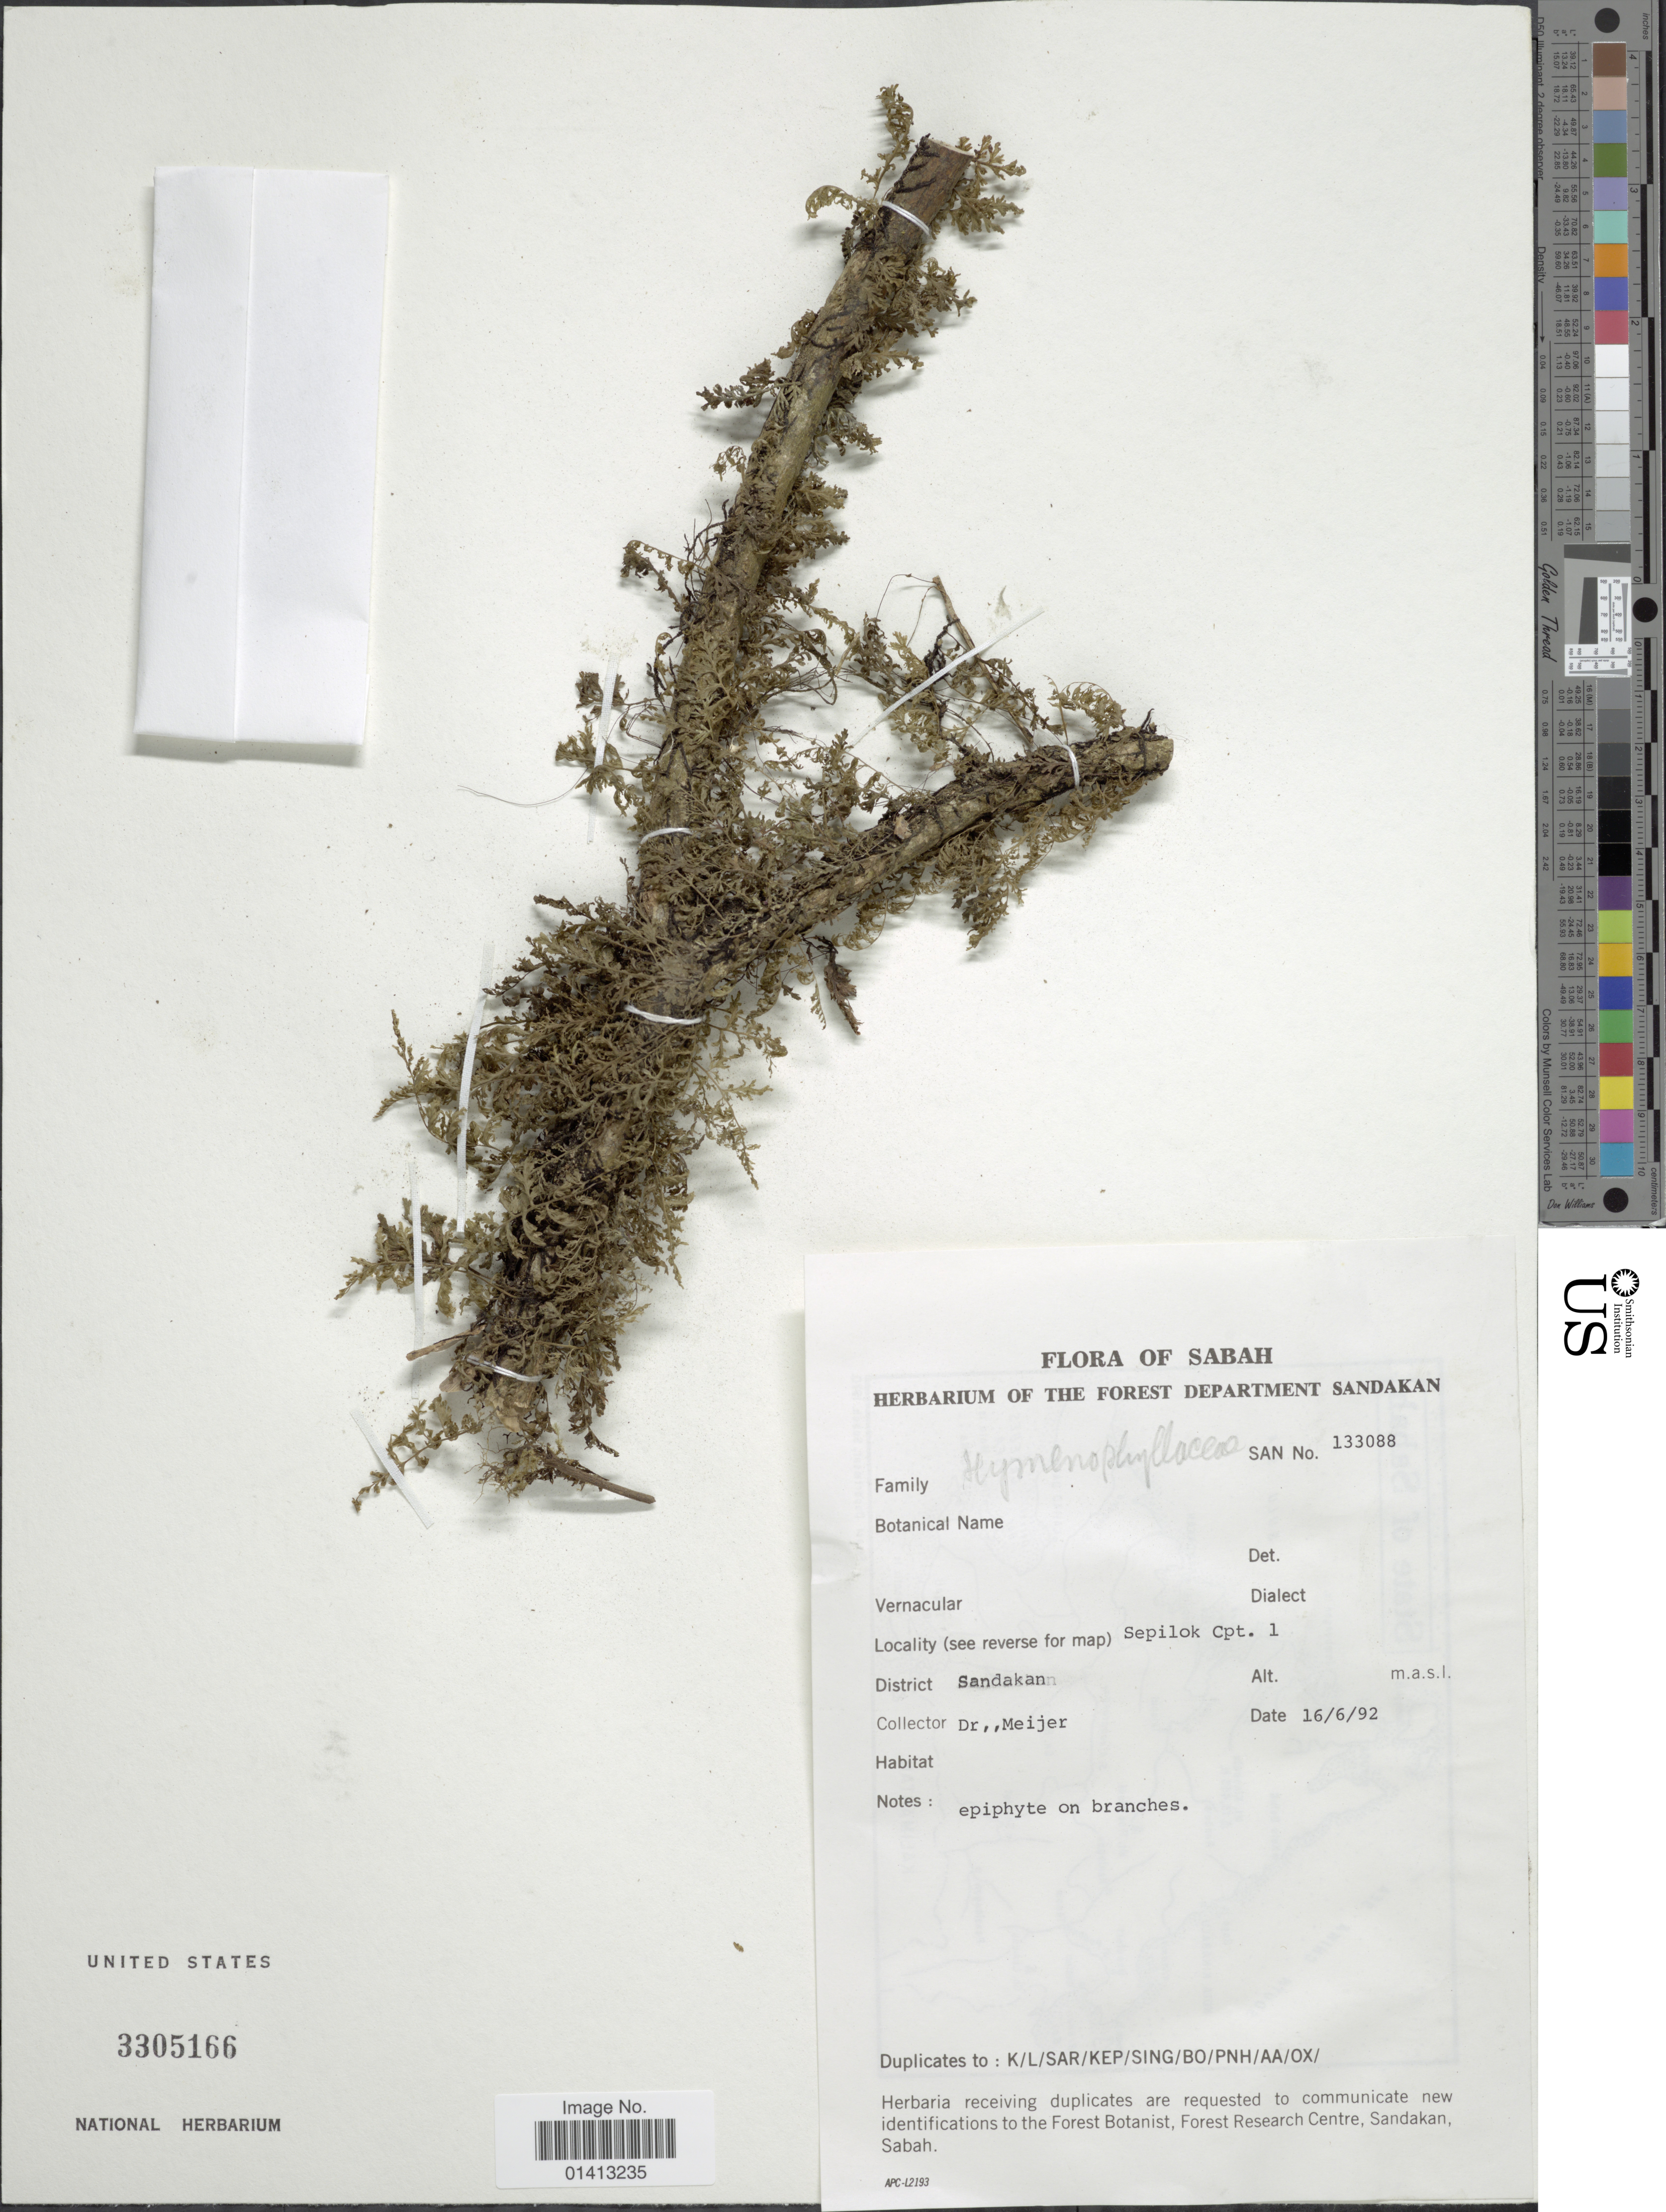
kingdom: Plantae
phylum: Tracheophyta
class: Polypodiopsida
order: Hymenophyllales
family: Hymenophyllaceae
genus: Crepidomanes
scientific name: Crepidomanes sp.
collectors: W. Meijer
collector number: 133088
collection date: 1992-06-16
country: Malaysia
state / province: Sabah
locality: Sepilok Cpt 1, District Sandakan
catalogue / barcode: US 3305166